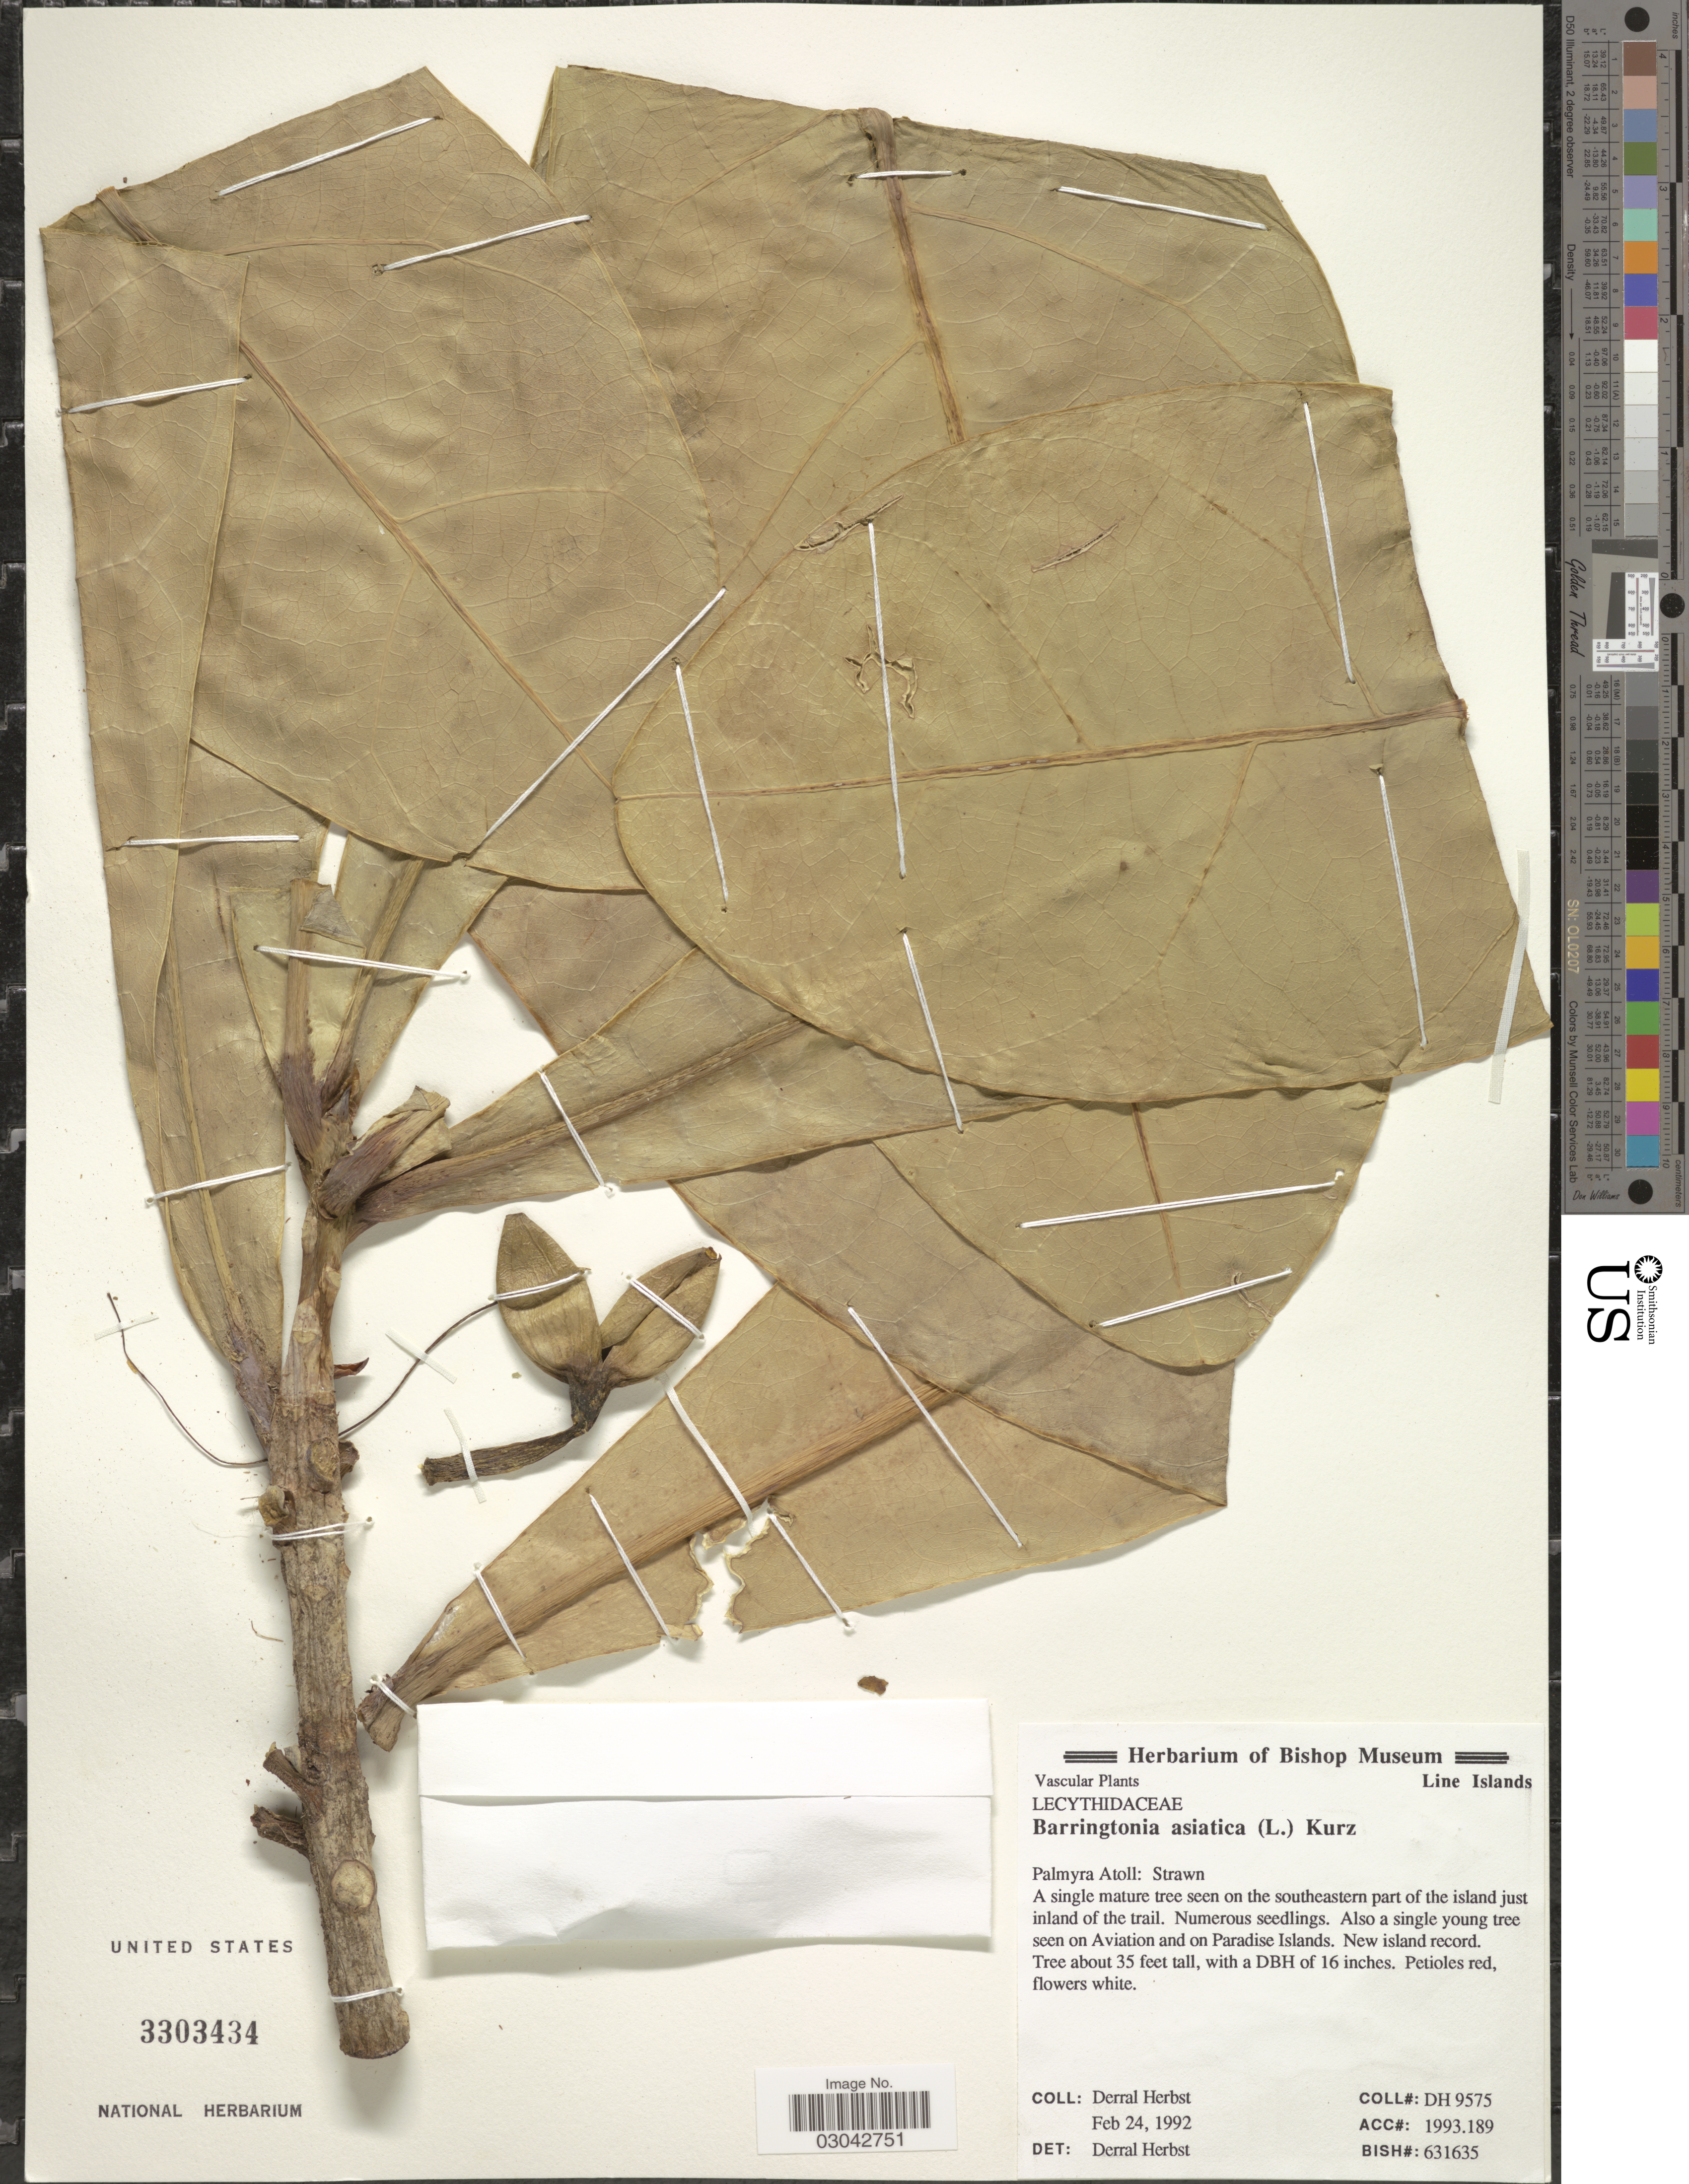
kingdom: Plantae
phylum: Tracheophyta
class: Magnoliopsida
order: Ericales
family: Lecythidaceae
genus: Barringtonia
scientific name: Barringtonia asiatica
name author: (L.) Kurz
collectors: D. R. Herbst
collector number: DH9575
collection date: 1992-02-24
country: U.S. Administered Pacific Islands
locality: Line Islands. Palmyra Atoll: Strawn. The southeastern part of the island just inland of the trail.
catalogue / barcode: US 3303434